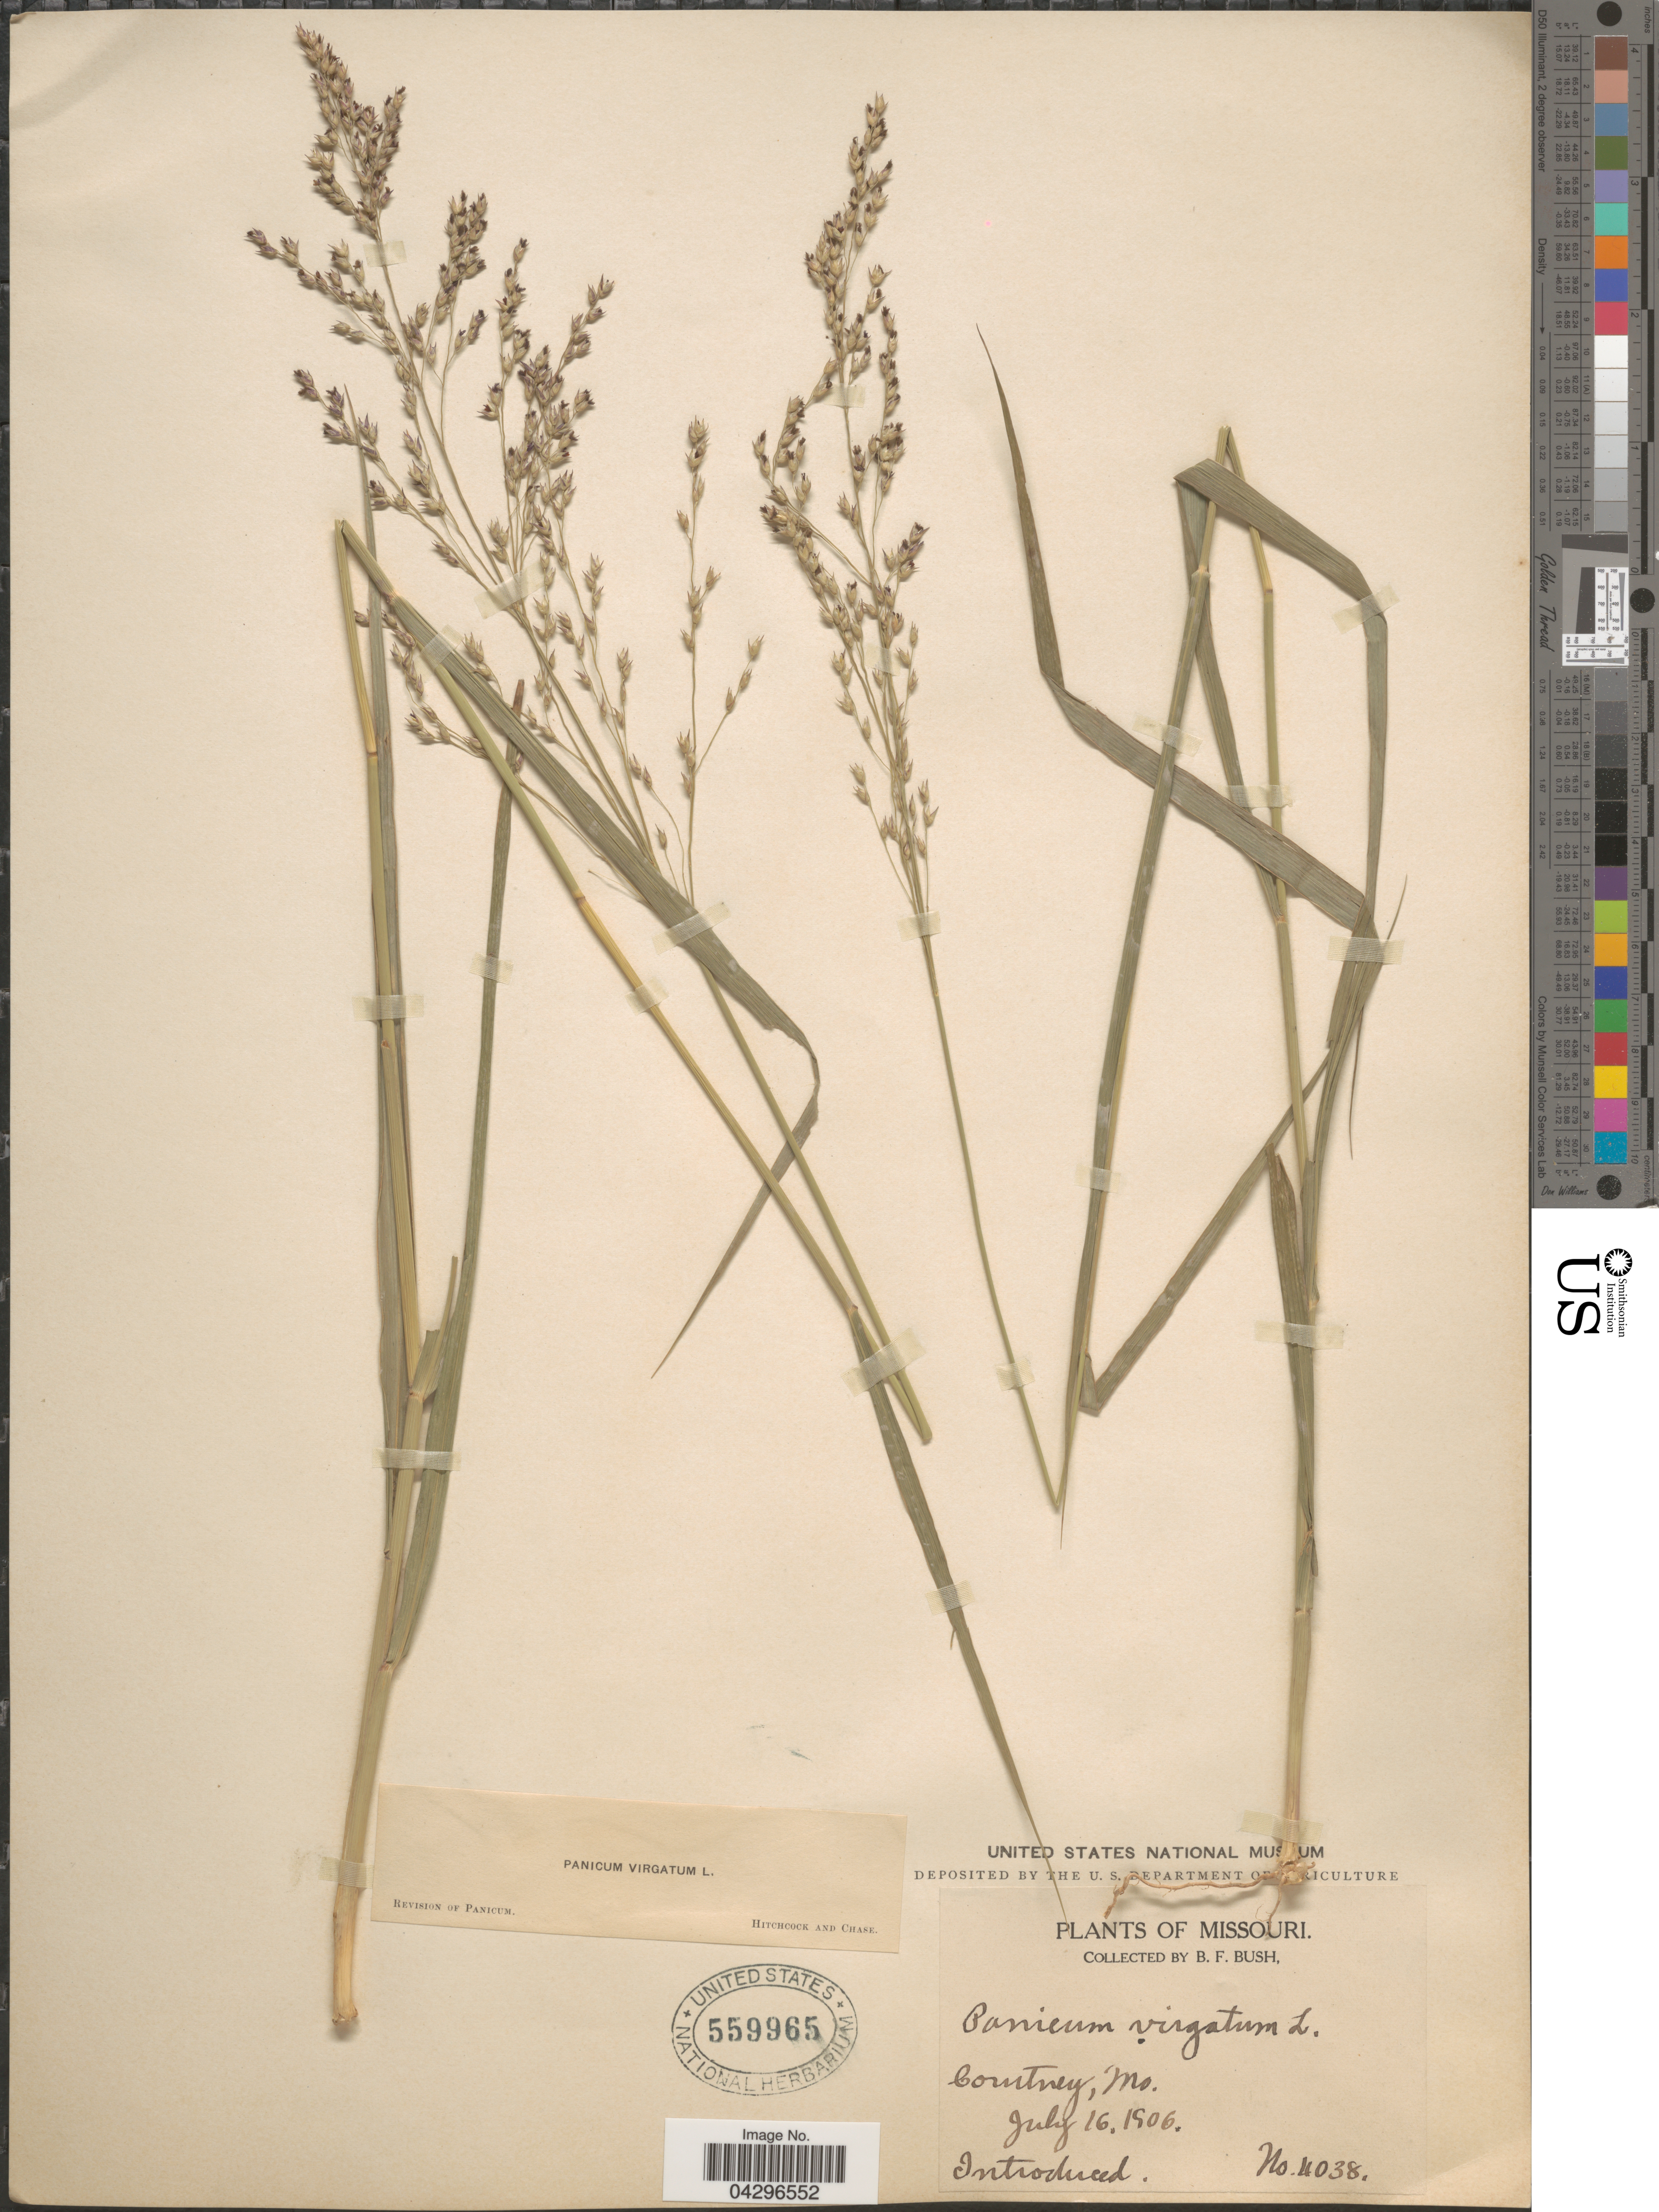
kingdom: Plantae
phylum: Tracheophyta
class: Liliopsida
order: Poales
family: Poaceae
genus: Panicum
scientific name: Panicum virgatum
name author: L.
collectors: B. F. Bush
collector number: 4038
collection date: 1906-07-16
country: United States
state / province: Missouri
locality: Courtney.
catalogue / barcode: US 559965